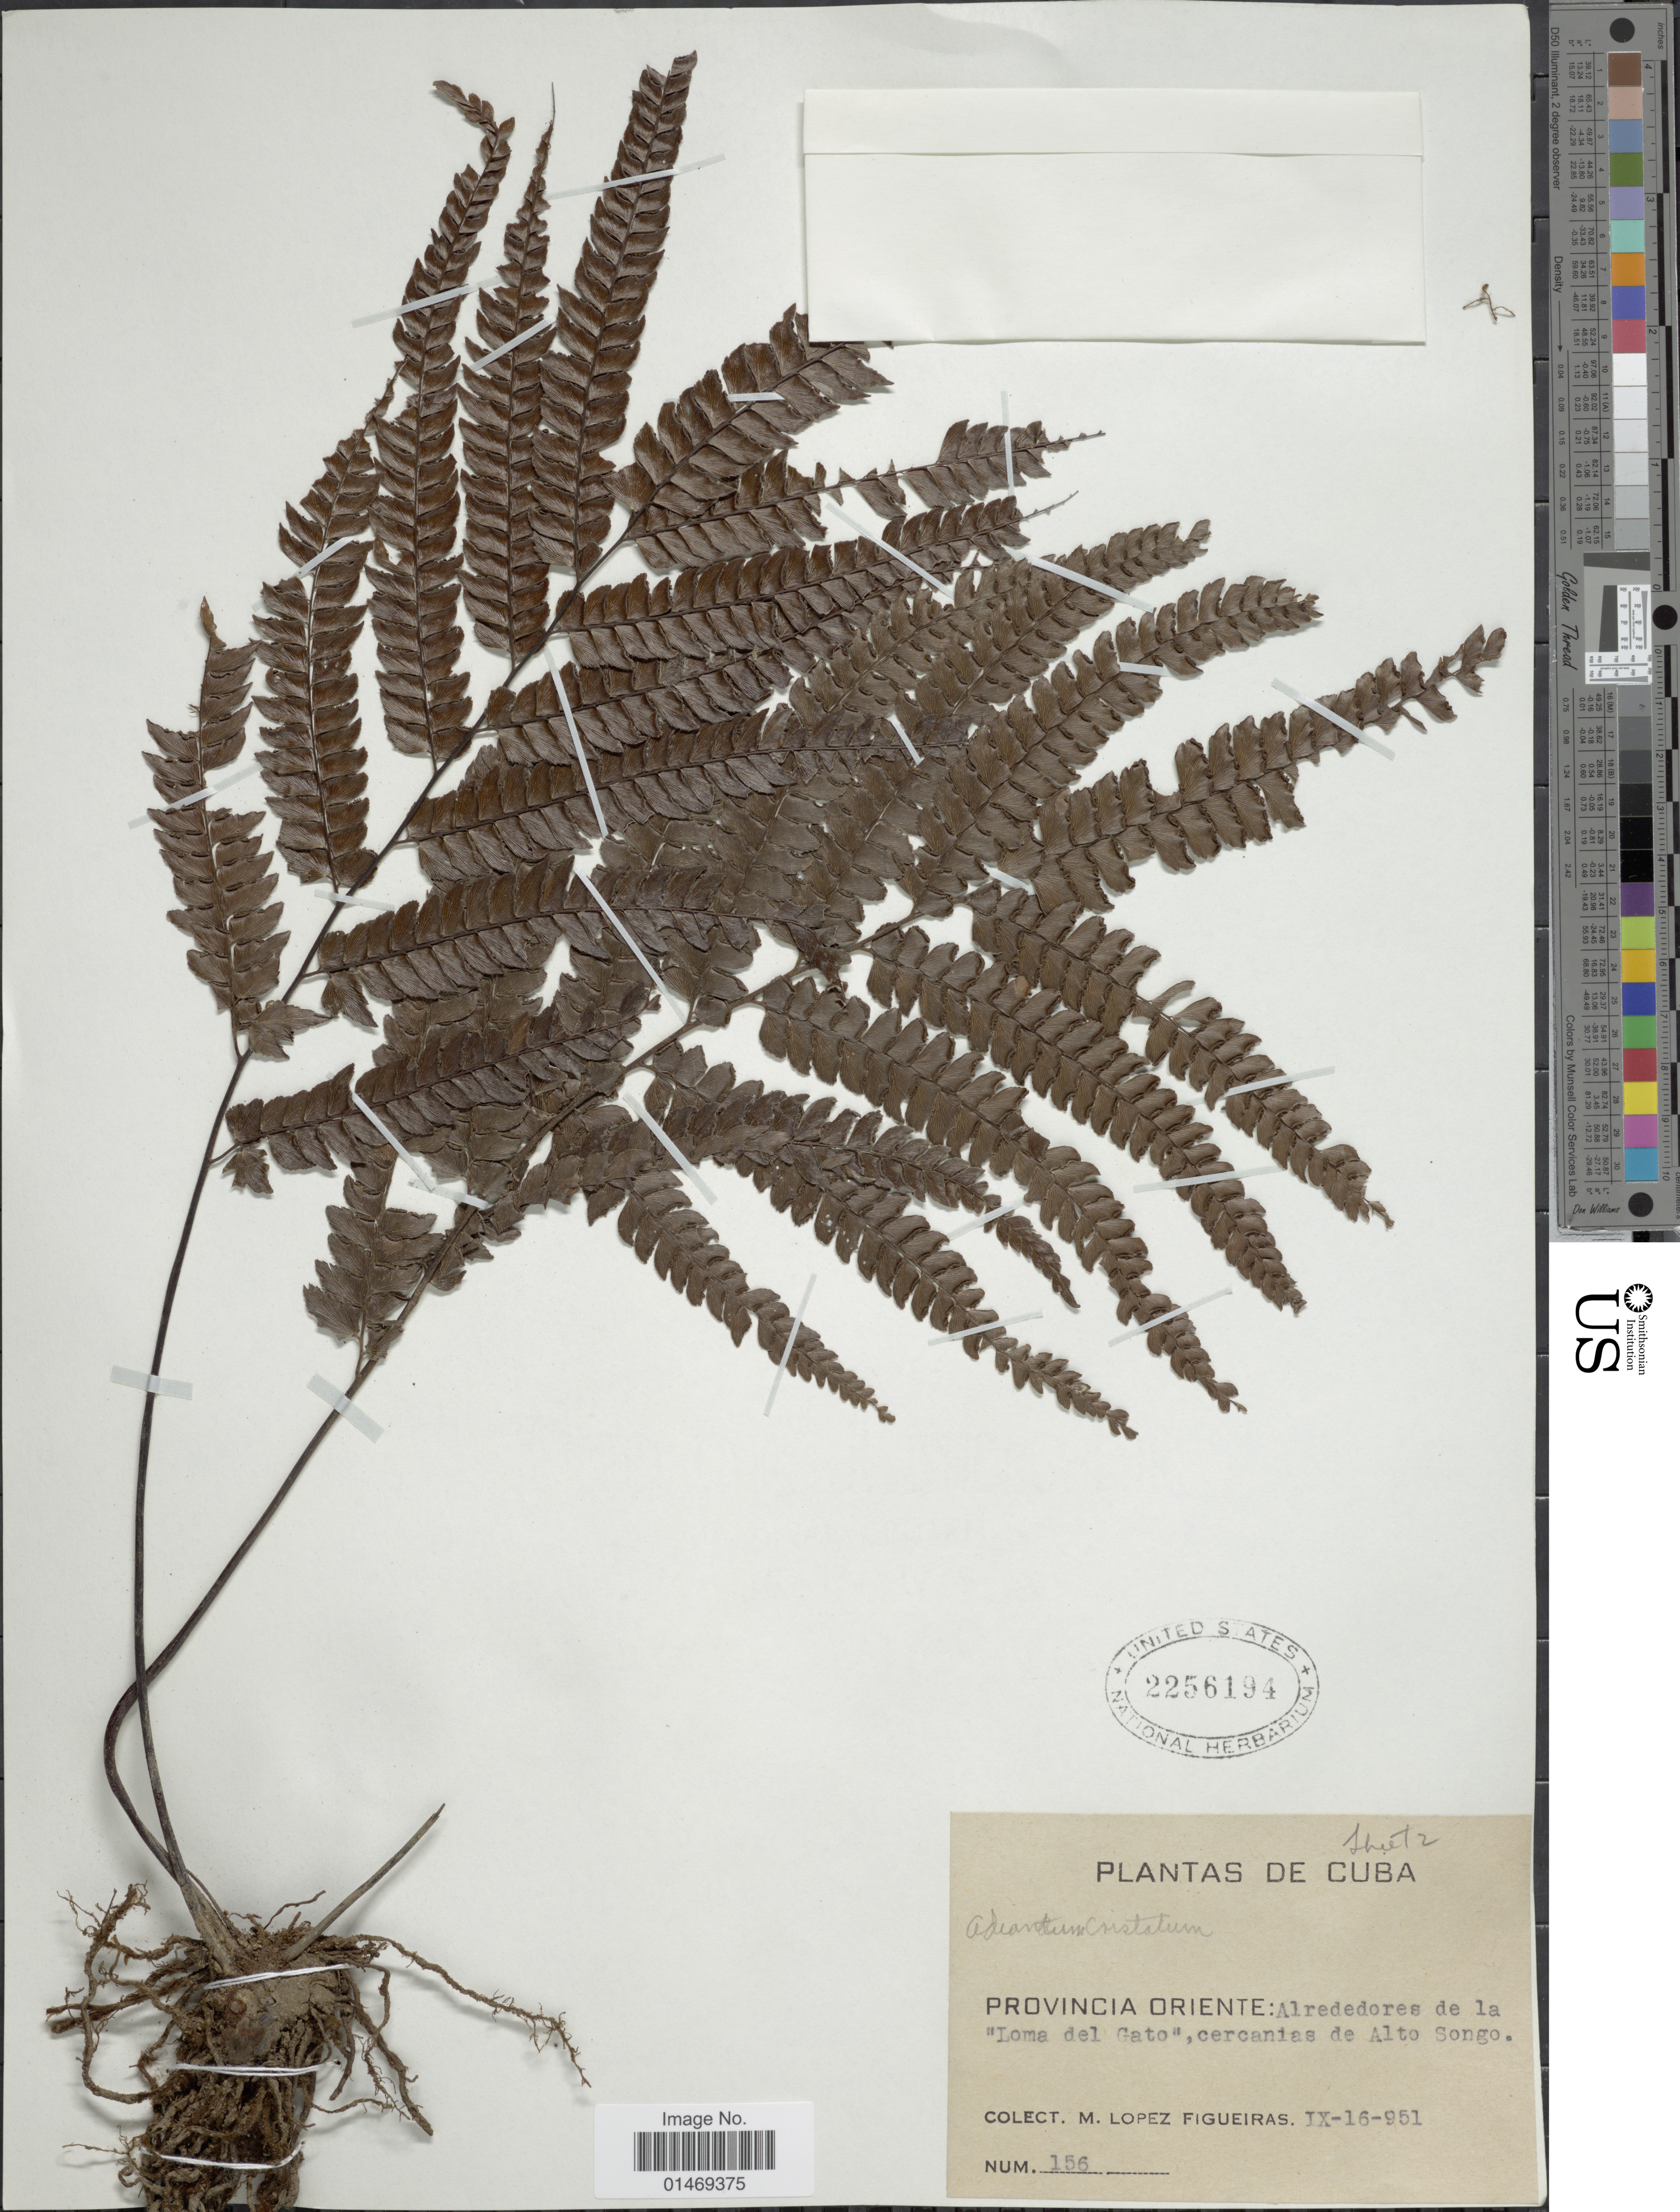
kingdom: Plantae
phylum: Tracheophyta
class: Polypodiopsida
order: Polypodiales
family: Pteridaceae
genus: Adiantum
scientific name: Adiantum pyramidale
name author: (L.) Willd.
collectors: M. López Figueiras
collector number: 156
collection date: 1951-09-16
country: Cuba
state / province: Oriente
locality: Alrededores de la "Loma del Gato",cercanies de Alto Songo.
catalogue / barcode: US 2256194